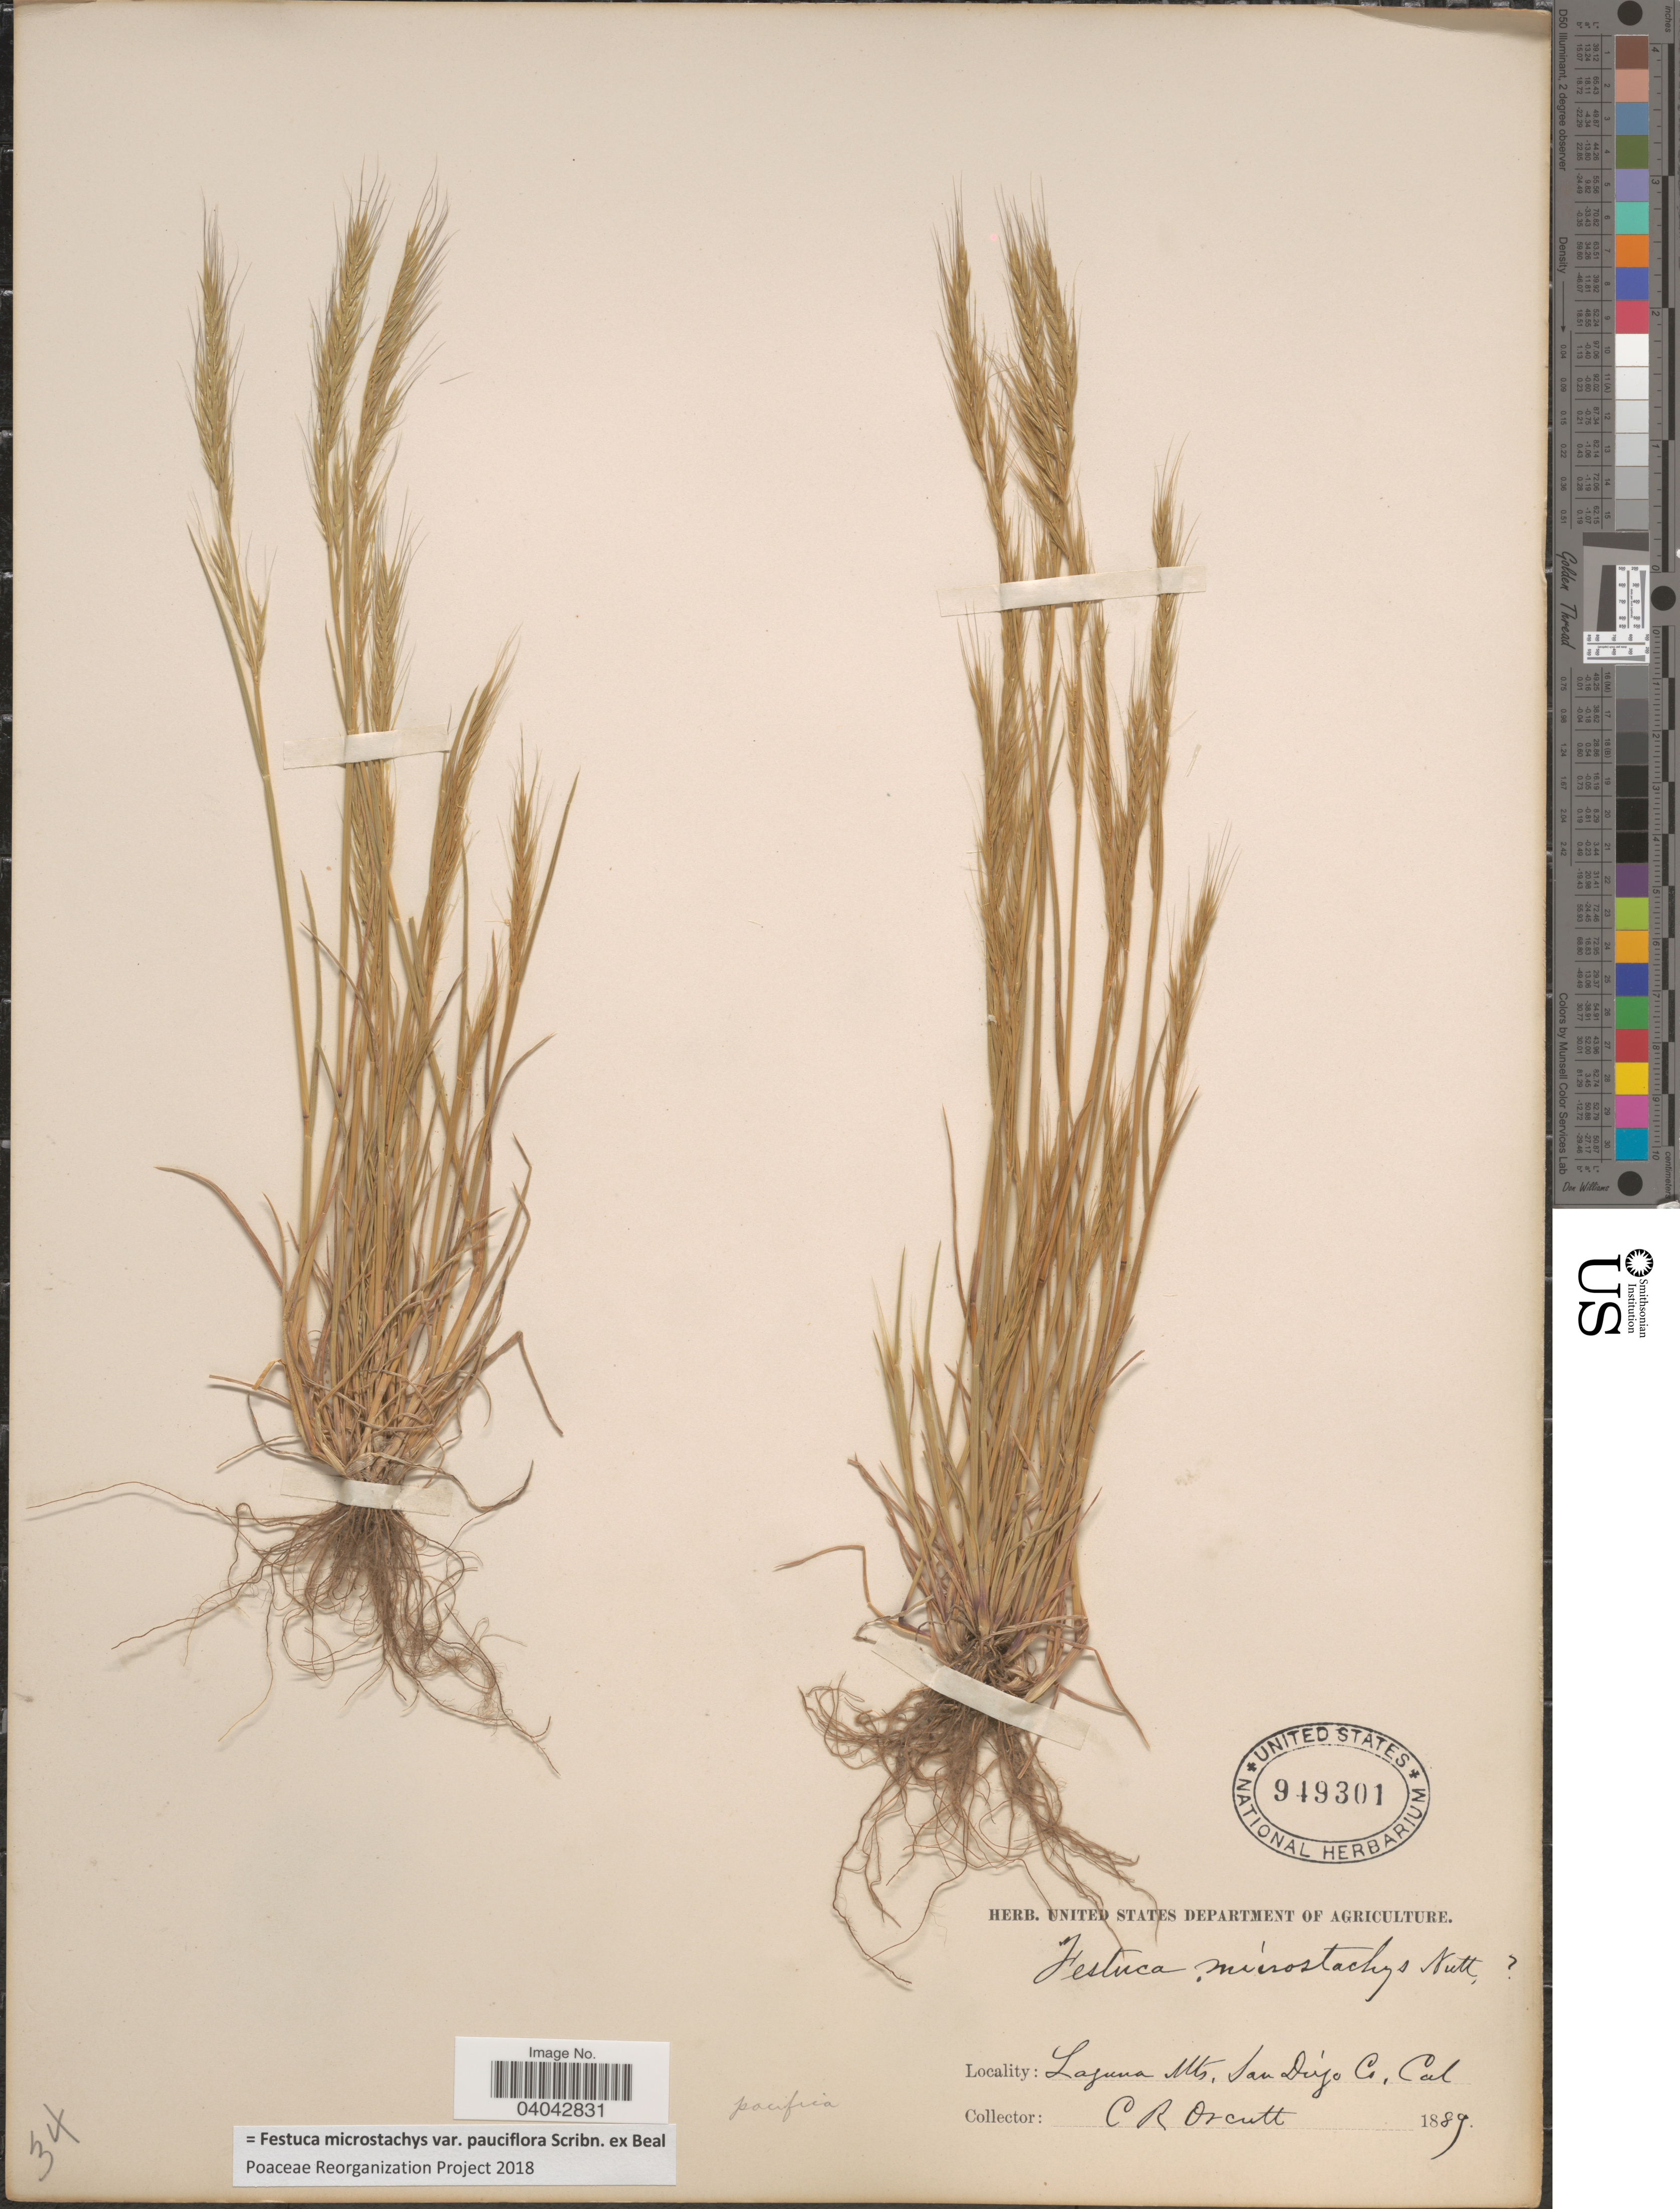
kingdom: Plantae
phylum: Tracheophyta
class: Liliopsida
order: Poales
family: Poaceae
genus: Festuca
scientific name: Festuca microstachys var. pauciflora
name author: Scribn. ex W.J. Beal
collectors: C. R. Orcutt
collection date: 1889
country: United States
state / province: California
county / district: San Diego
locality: Laguna Mts, San Diego Co.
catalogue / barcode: US 949301